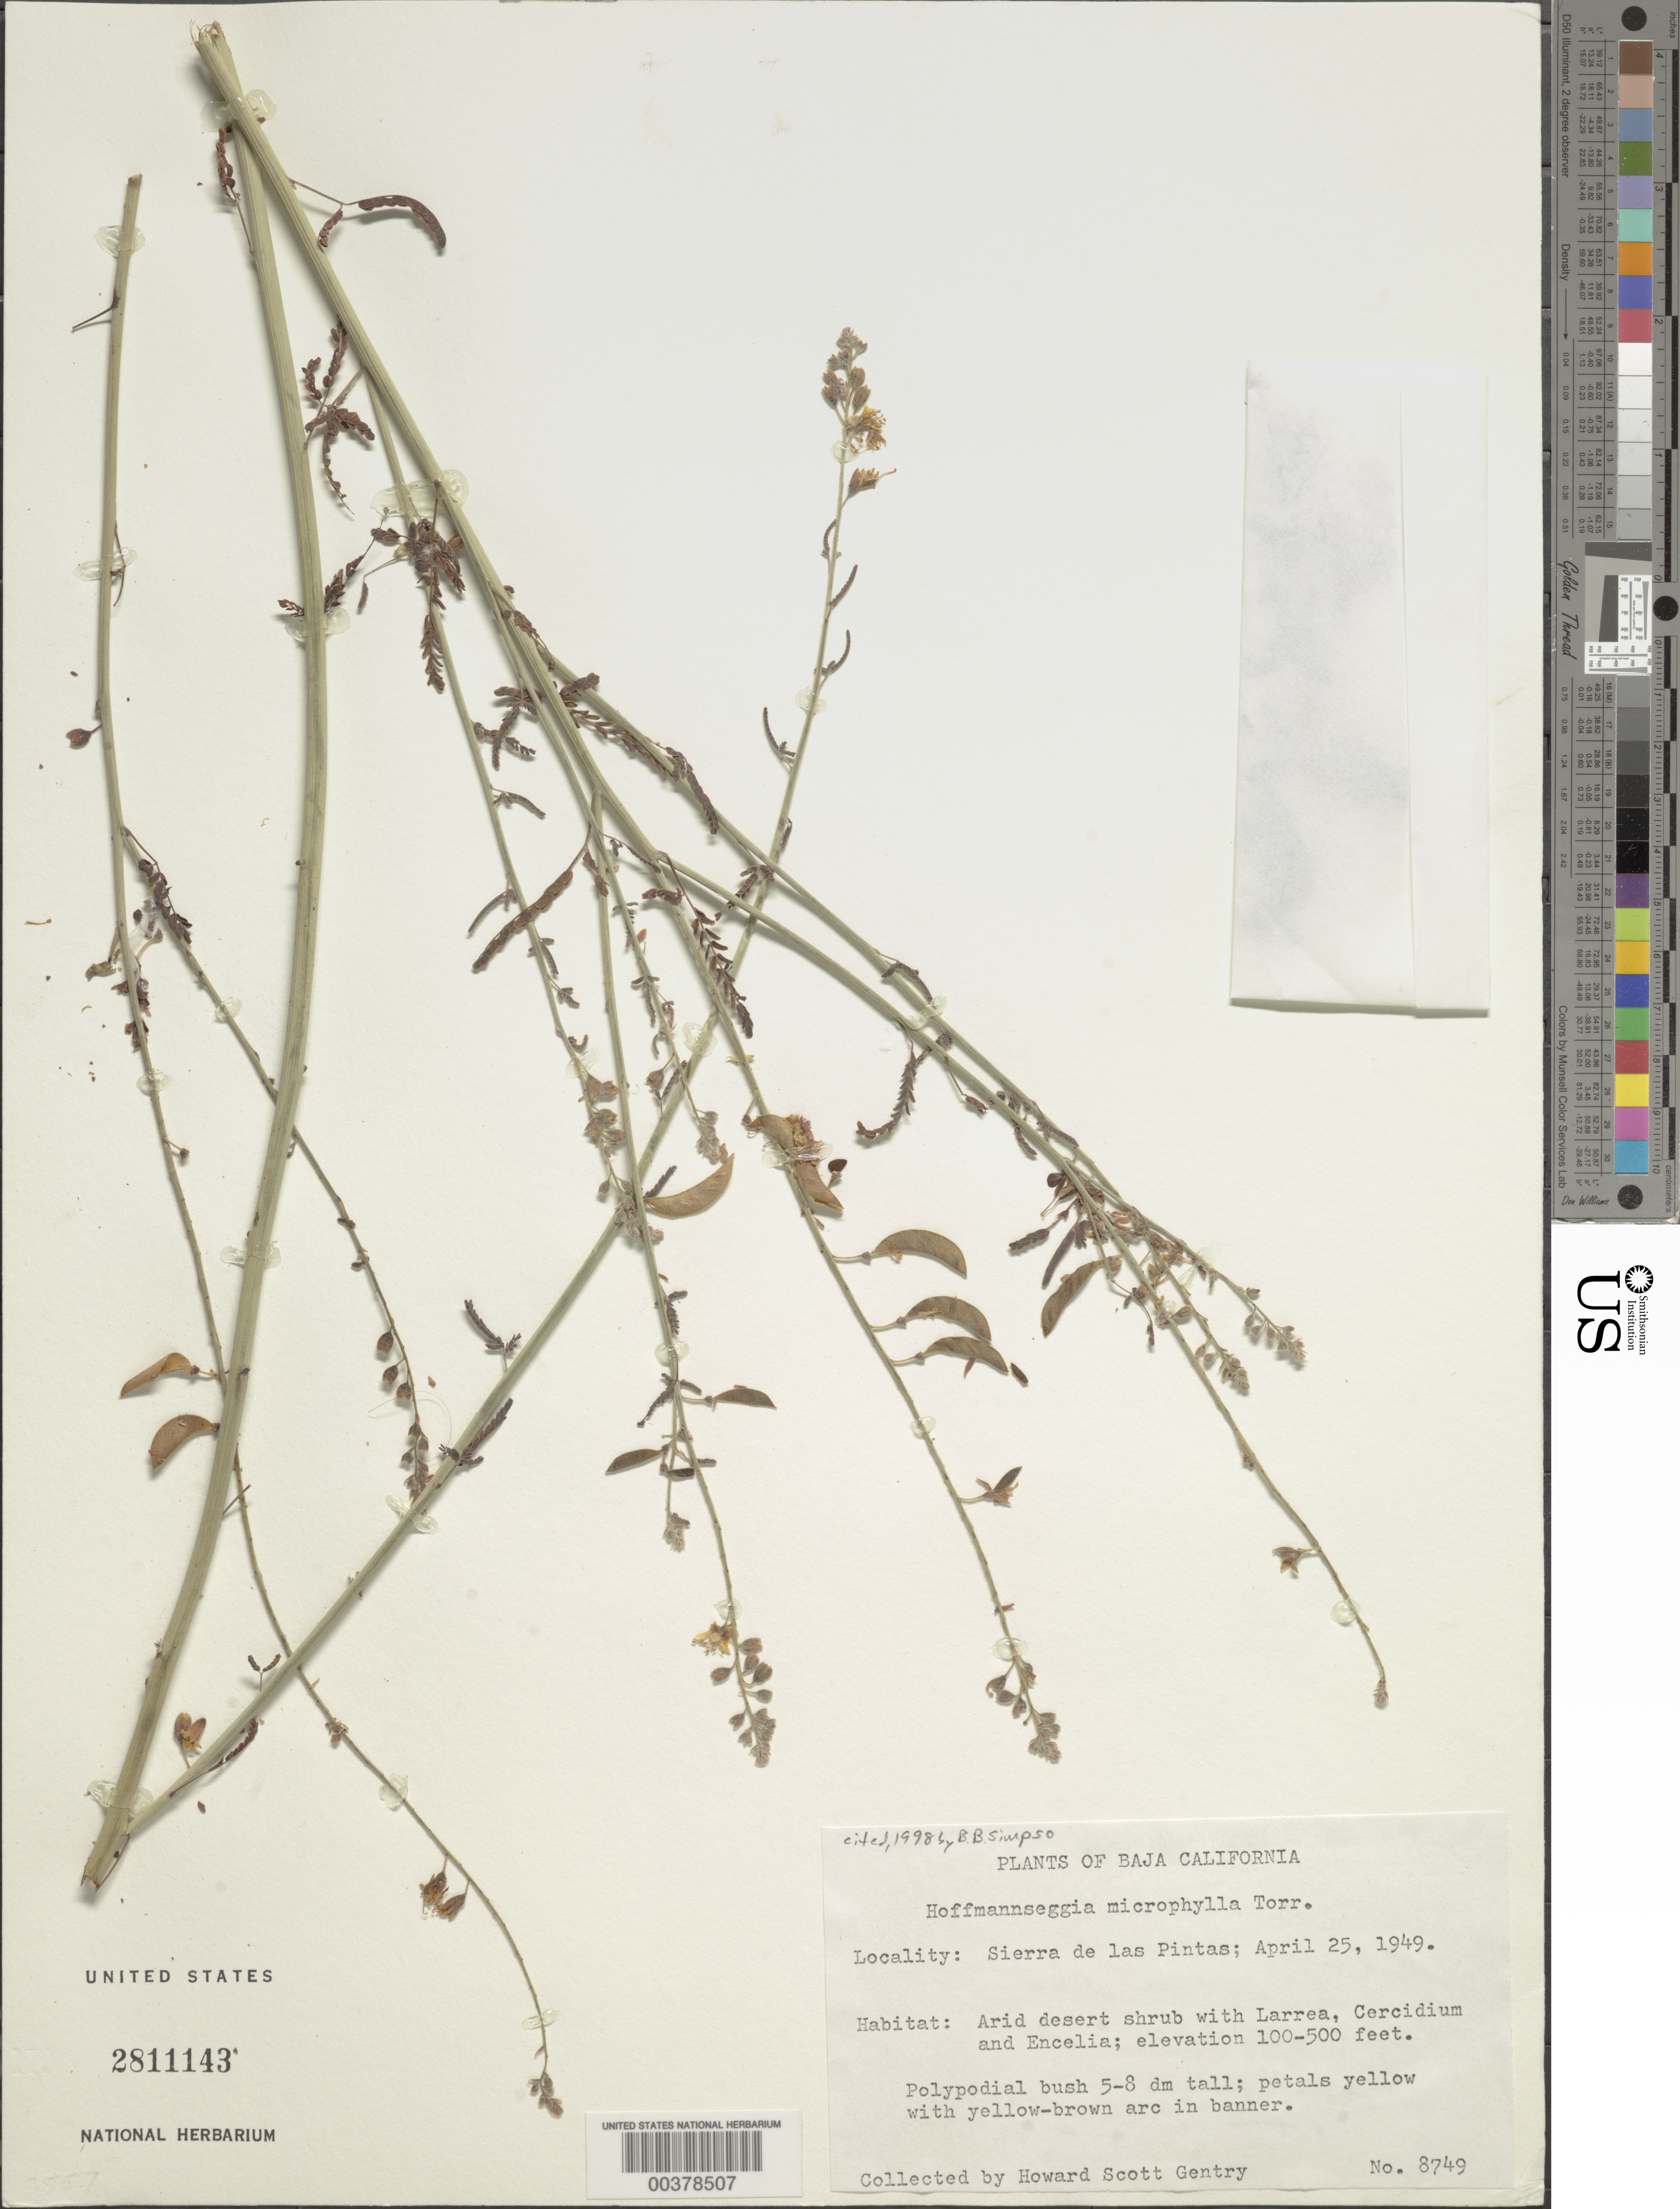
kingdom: Plantae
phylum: Tracheophyta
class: Magnoliopsida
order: Fabales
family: Fabaceae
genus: Hoffmannseggia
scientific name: Hoffmannseggia microphylla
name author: Torr.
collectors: H. S. Gentry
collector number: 8749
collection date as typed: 25 Apr 1949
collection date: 1949-04-25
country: Mexico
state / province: Baja California Norte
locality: Sierra de las Pintas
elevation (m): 30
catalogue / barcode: US 2811143